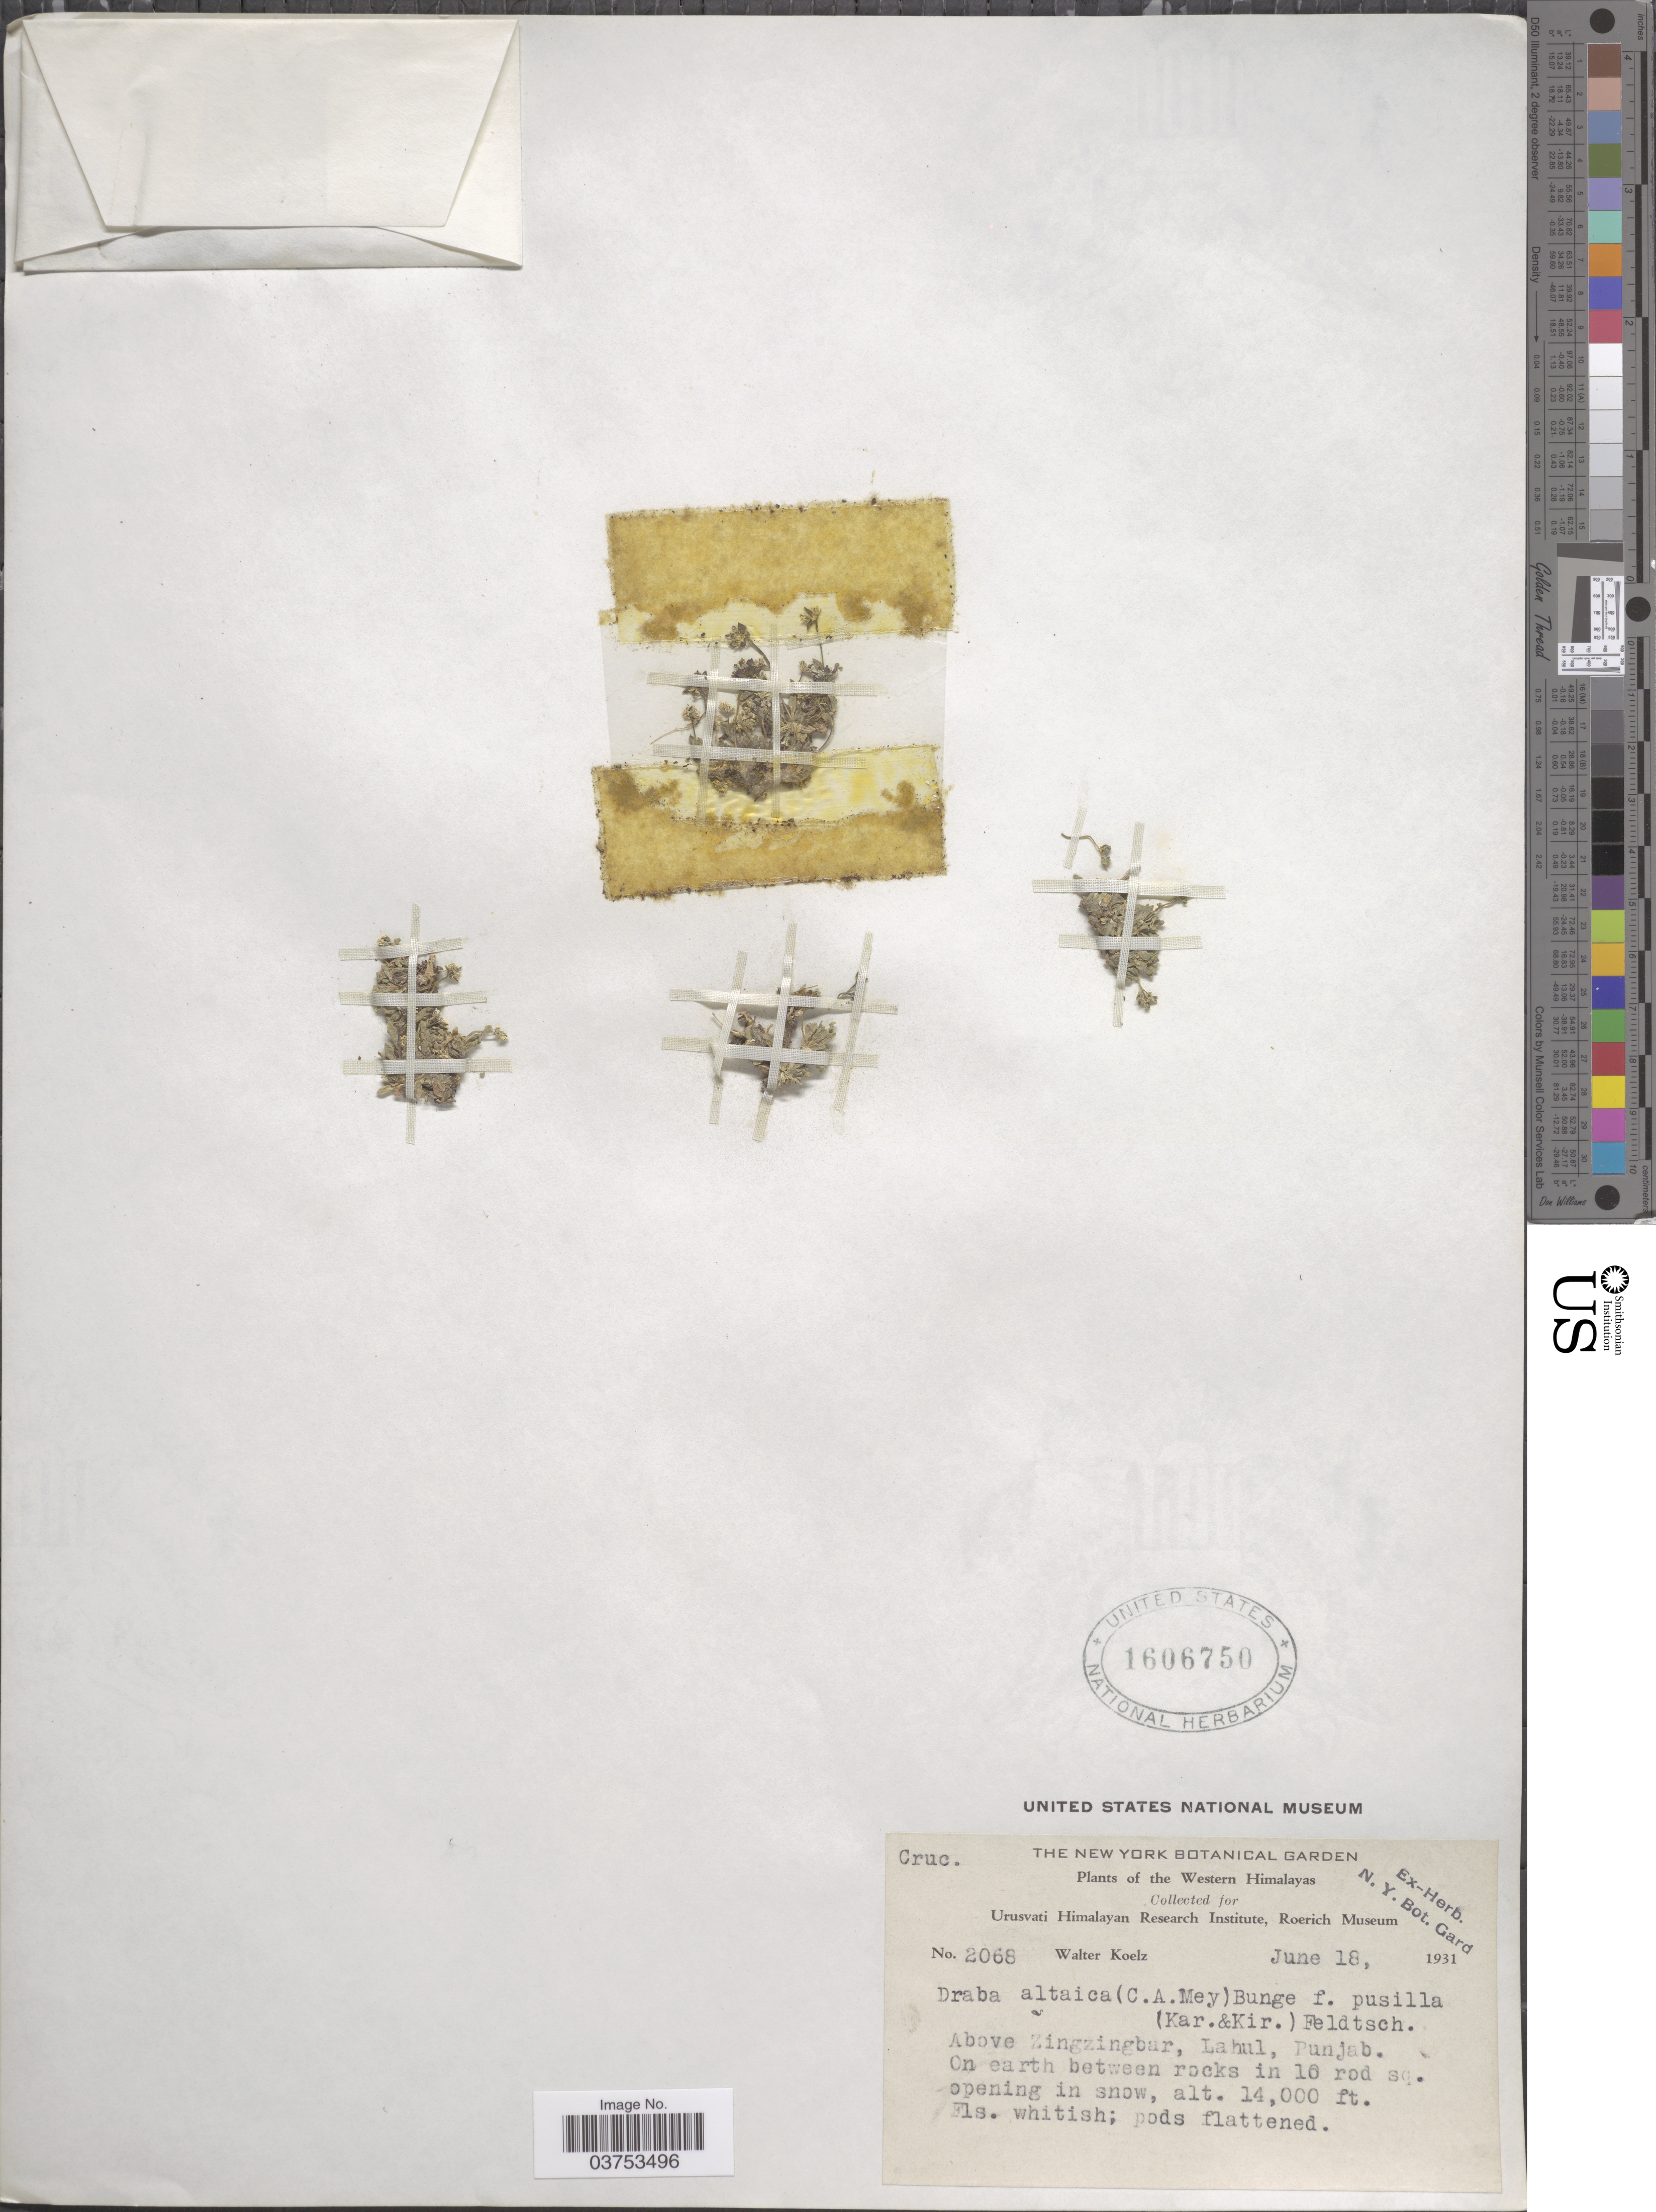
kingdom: Plantae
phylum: Tracheophyta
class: Magnoliopsida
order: Brassicales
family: Brassicaceae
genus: Draba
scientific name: Draba altaica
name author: (C.A. Mey.) Bunge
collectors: W. N. Koelz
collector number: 2068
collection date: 1931-06-18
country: India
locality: Western Himalayas. Above Zingzingbar, Lahul.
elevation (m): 4267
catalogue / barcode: US 1606750